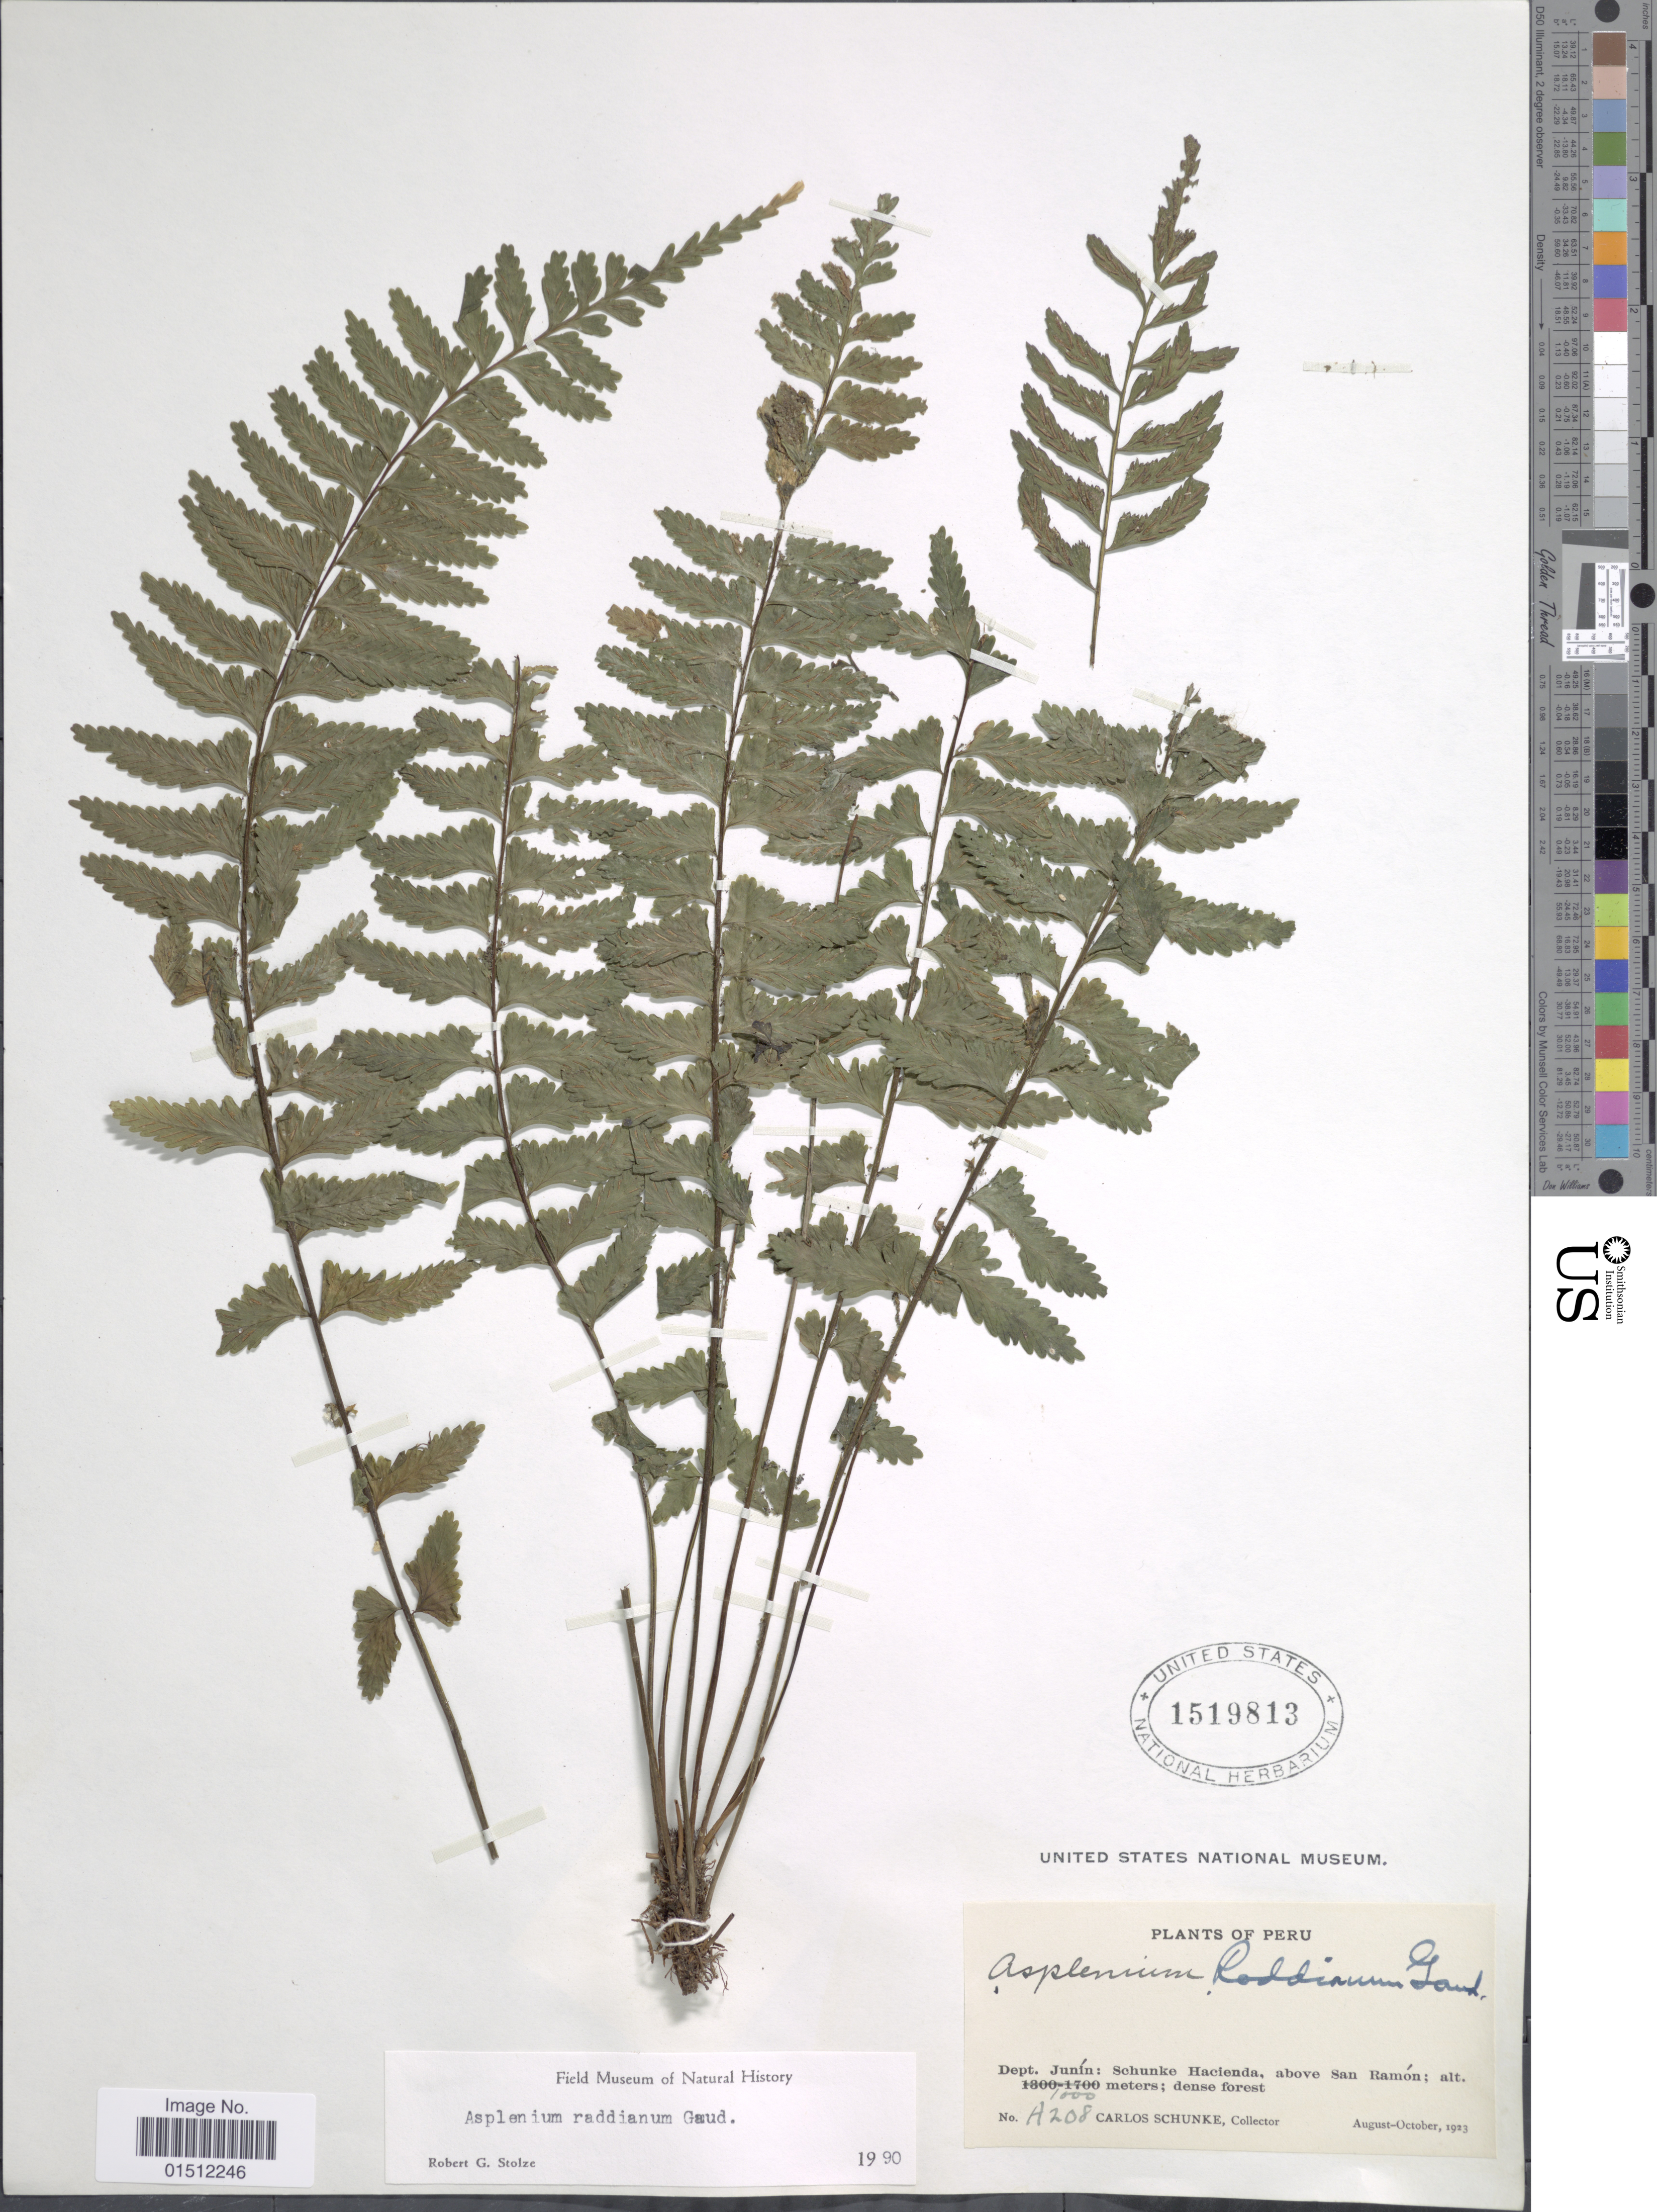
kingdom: Plantae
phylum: Tracheophyta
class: Polypodiopsida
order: Polypodiales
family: Aspleniaceae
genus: Asplenium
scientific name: Asplenium raddianum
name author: Gaudich.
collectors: C. Schunke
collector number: A208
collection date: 1923-08/1923-10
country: Peru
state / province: Junín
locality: Dept. Junin: Schunke Hacienda, above San Ramon.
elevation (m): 1000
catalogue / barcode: US 1519813